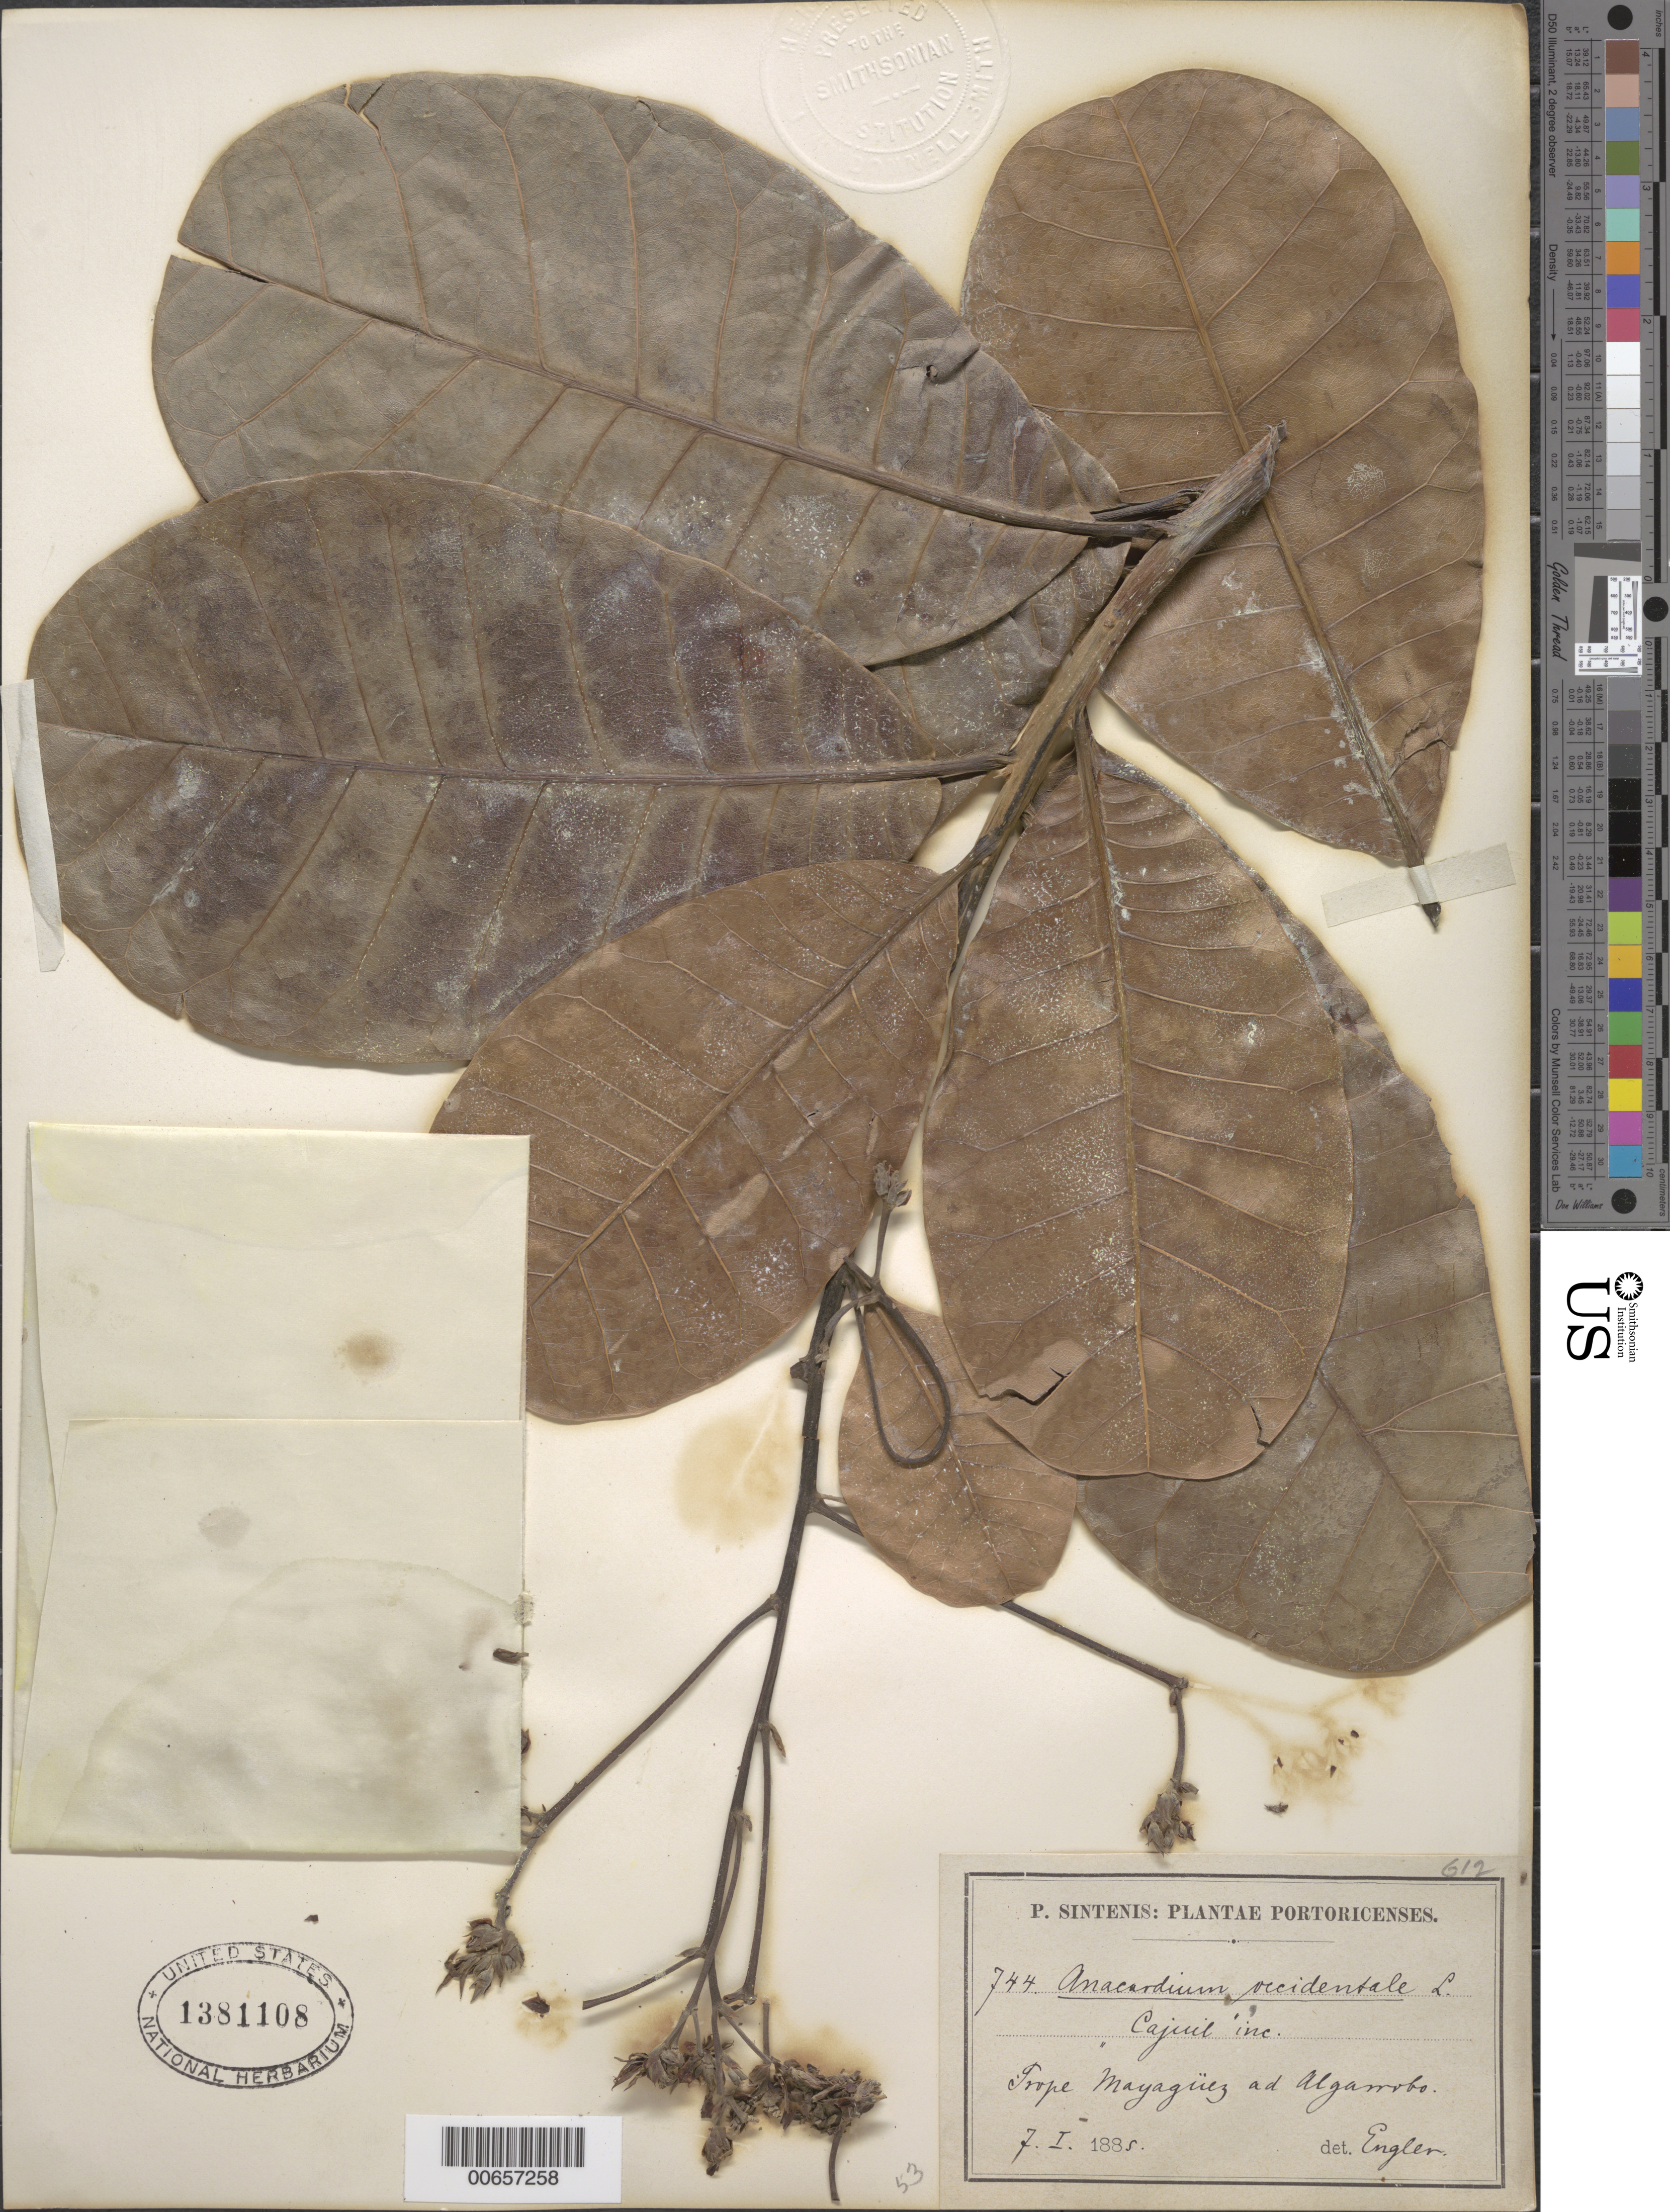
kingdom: Plantae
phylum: Tracheophyta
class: Magnoliopsida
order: Sapindales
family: Anacardiaceae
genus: Anacardium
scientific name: Anacardium occidentale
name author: L.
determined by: Engler, H. G. A.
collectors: P. Sintenis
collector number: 744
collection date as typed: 07 Jan 1885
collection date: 1885-01-07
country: Puerto Rico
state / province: Mayagüez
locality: Prope Mayaguez ad Algarrobo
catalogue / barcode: US 1381108